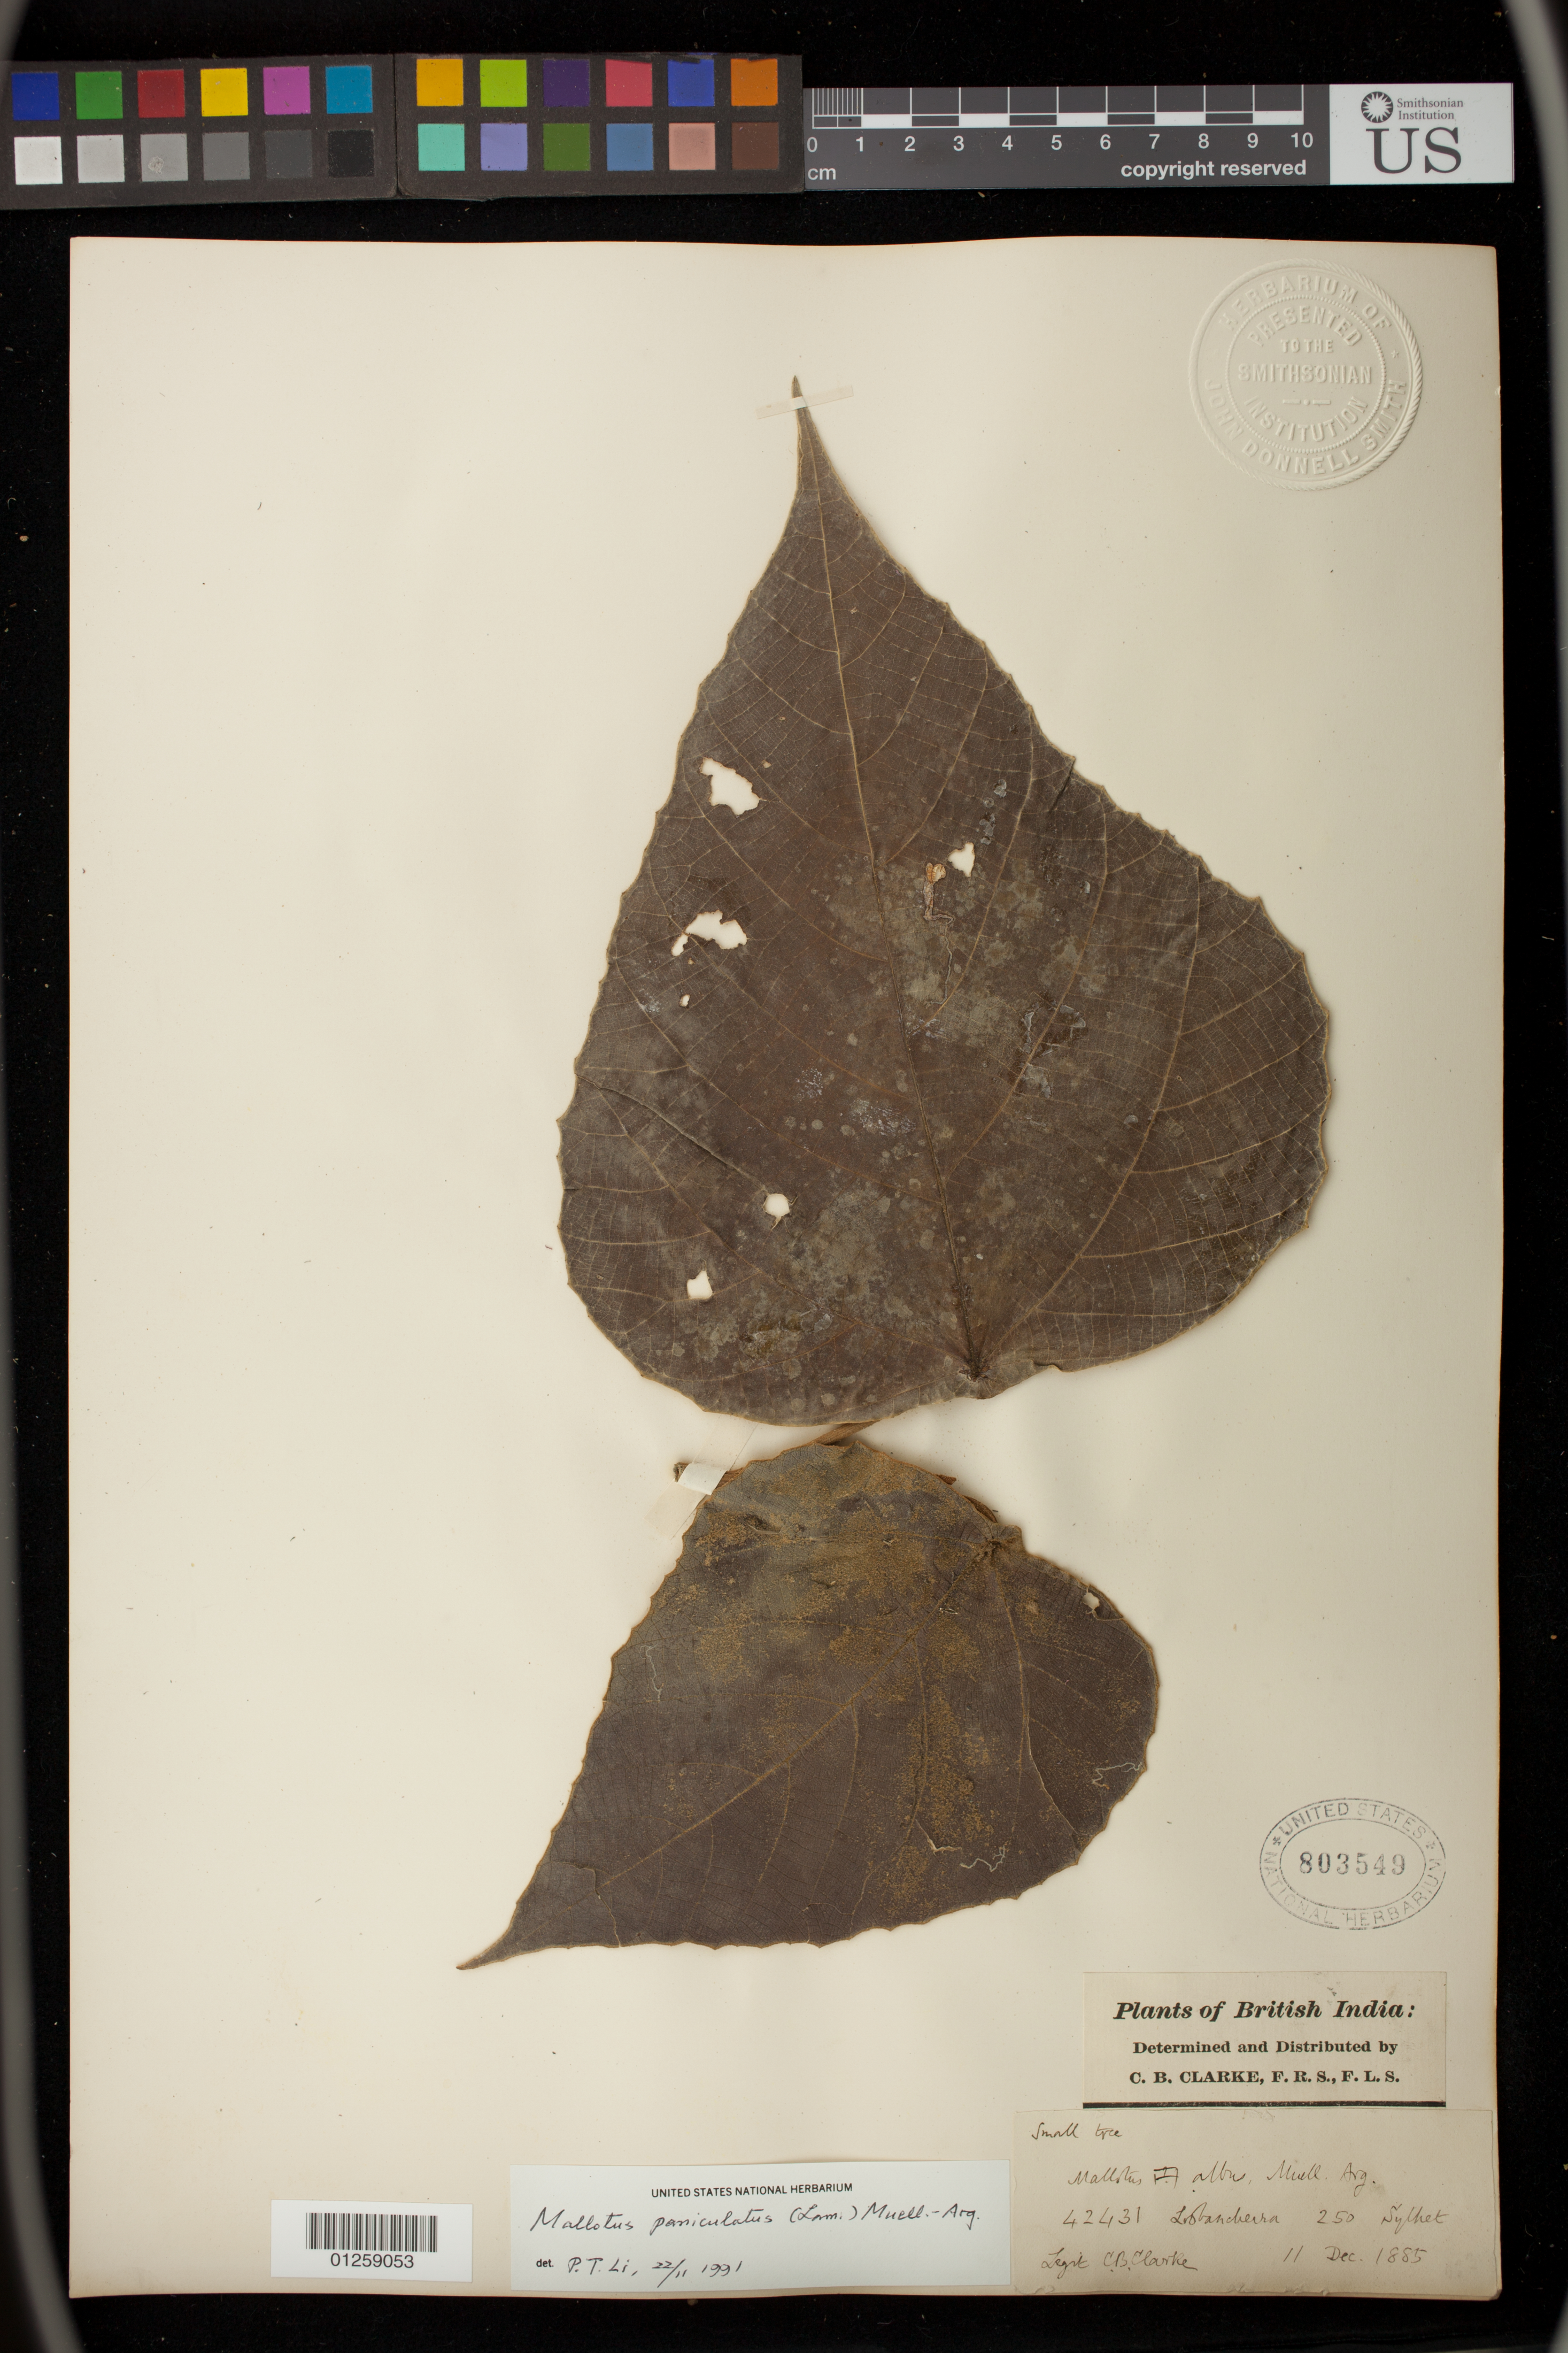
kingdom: Plantae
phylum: Tracheophyta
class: Magnoliopsida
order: Malpighiales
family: Euphorbiaceae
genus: Mallotus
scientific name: Mallotus paniculatus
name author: (Lam.) Müll. Arg.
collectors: C. B. Clarke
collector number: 42431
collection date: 1885-12-11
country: Bangladesh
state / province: Sylhet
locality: Sylhet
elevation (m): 250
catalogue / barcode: US 803549